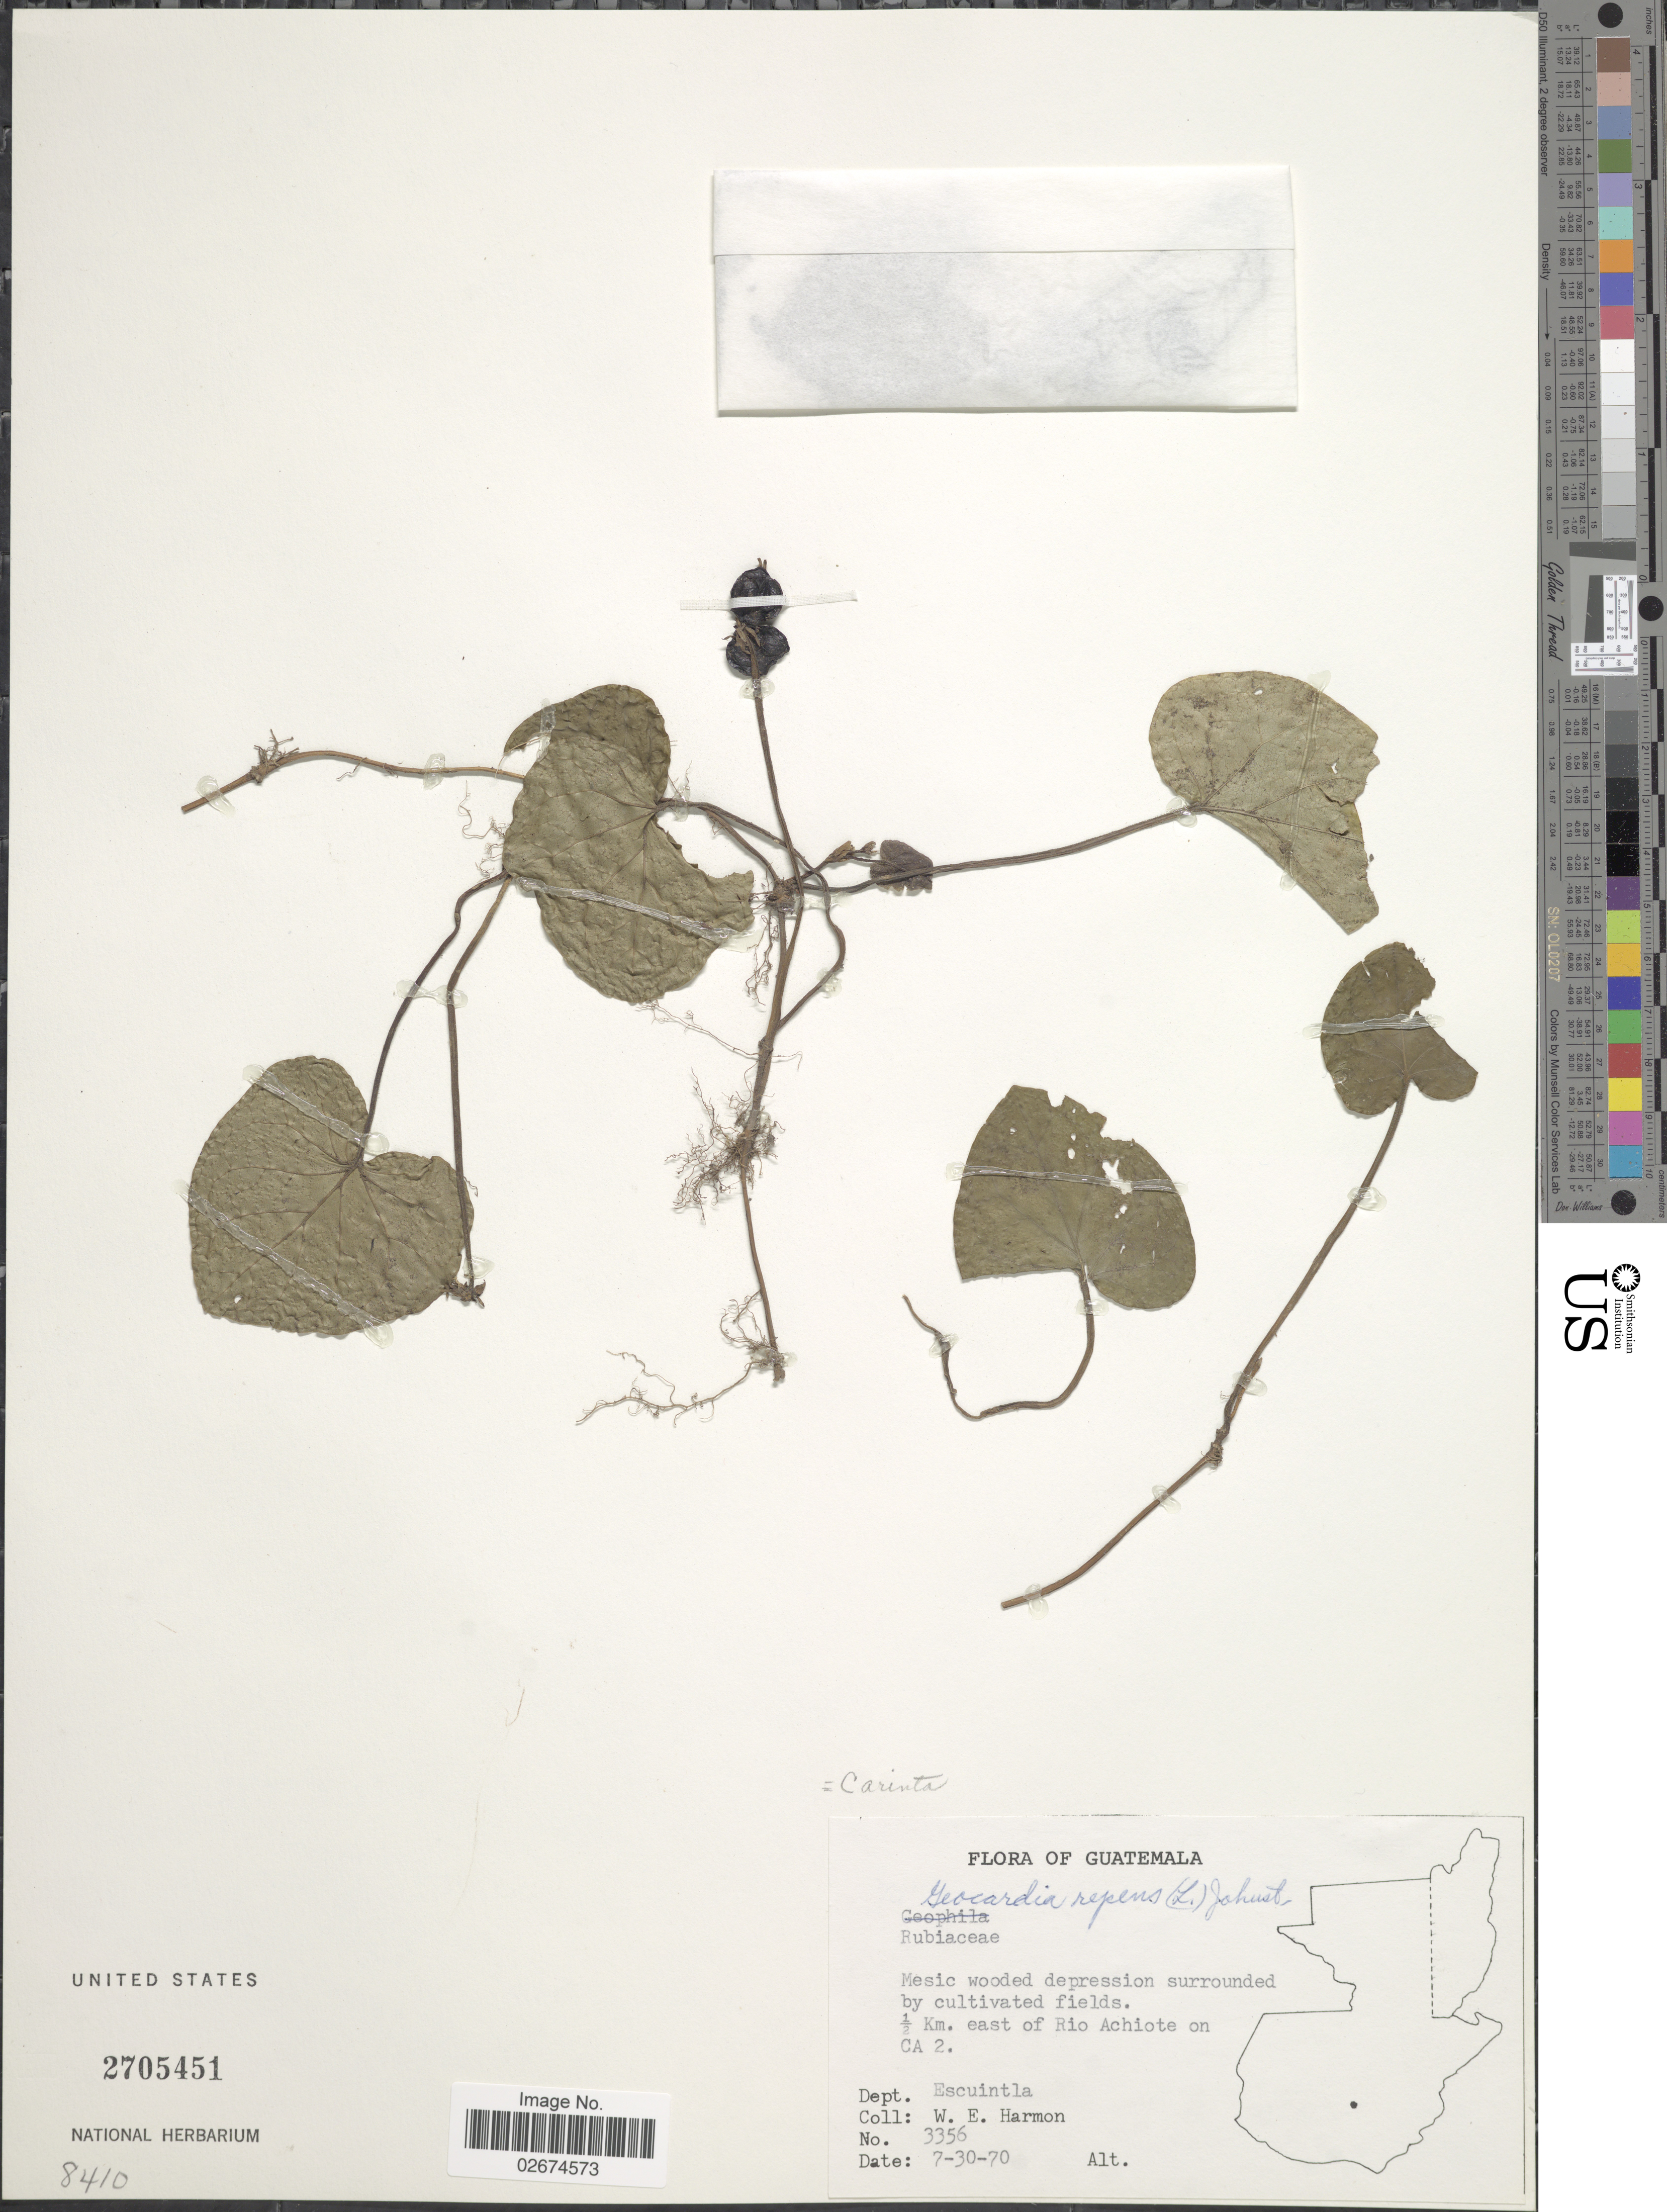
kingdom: Plantae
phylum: Tracheophyta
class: Magnoliopsida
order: Gentianales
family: Rubiaceae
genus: Geophila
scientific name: Geophila macropoda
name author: (Ruiz & Pav.) DC.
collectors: W. E. Harmon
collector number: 3356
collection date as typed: Transcribed d/m/y: 30/7/70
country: Guatemala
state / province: Escuintla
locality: ½ Km. east of Rio Achiote on CA 2. Dept. Escuintla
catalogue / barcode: US 2705451